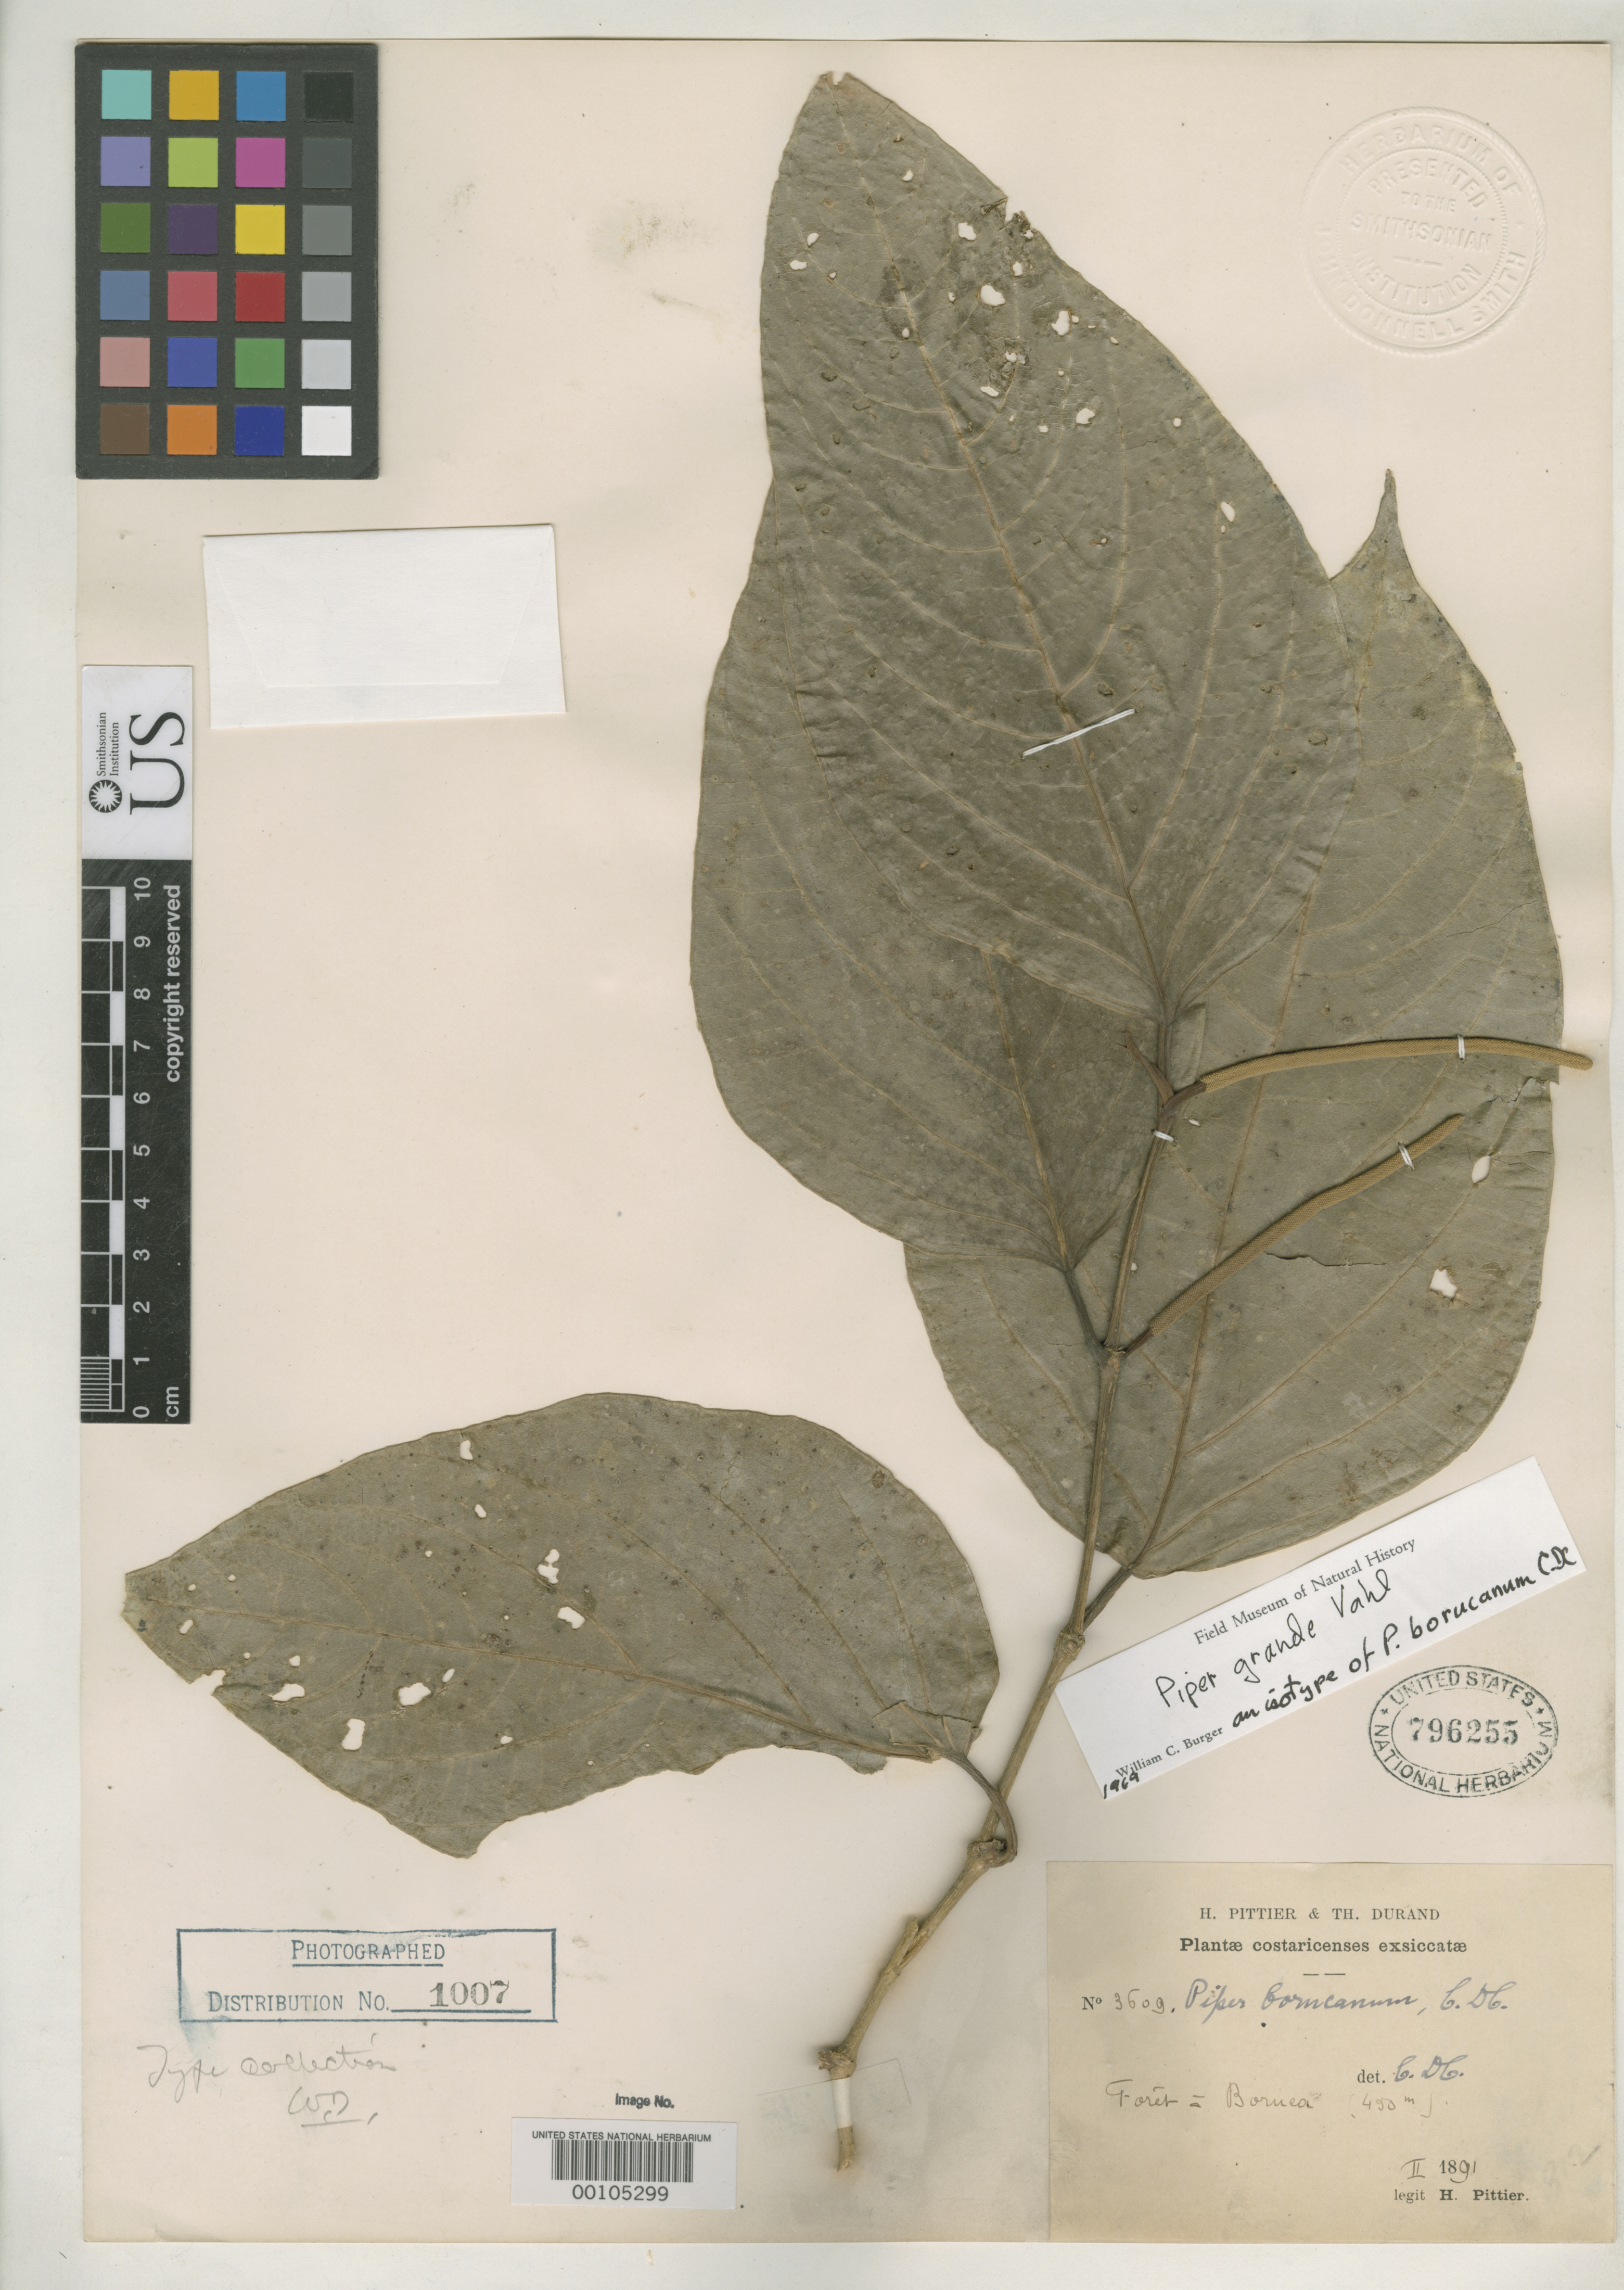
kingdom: Plantae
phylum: Tracheophyta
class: Magnoliopsida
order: Piperales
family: Piperaceae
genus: Piper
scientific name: Piper borucanum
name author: C. DC.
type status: Isotype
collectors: H. F. Pittier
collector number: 3609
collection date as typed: Feb 1891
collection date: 1891-02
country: Costa Rica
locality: Foret near Boruca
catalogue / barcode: US 796255